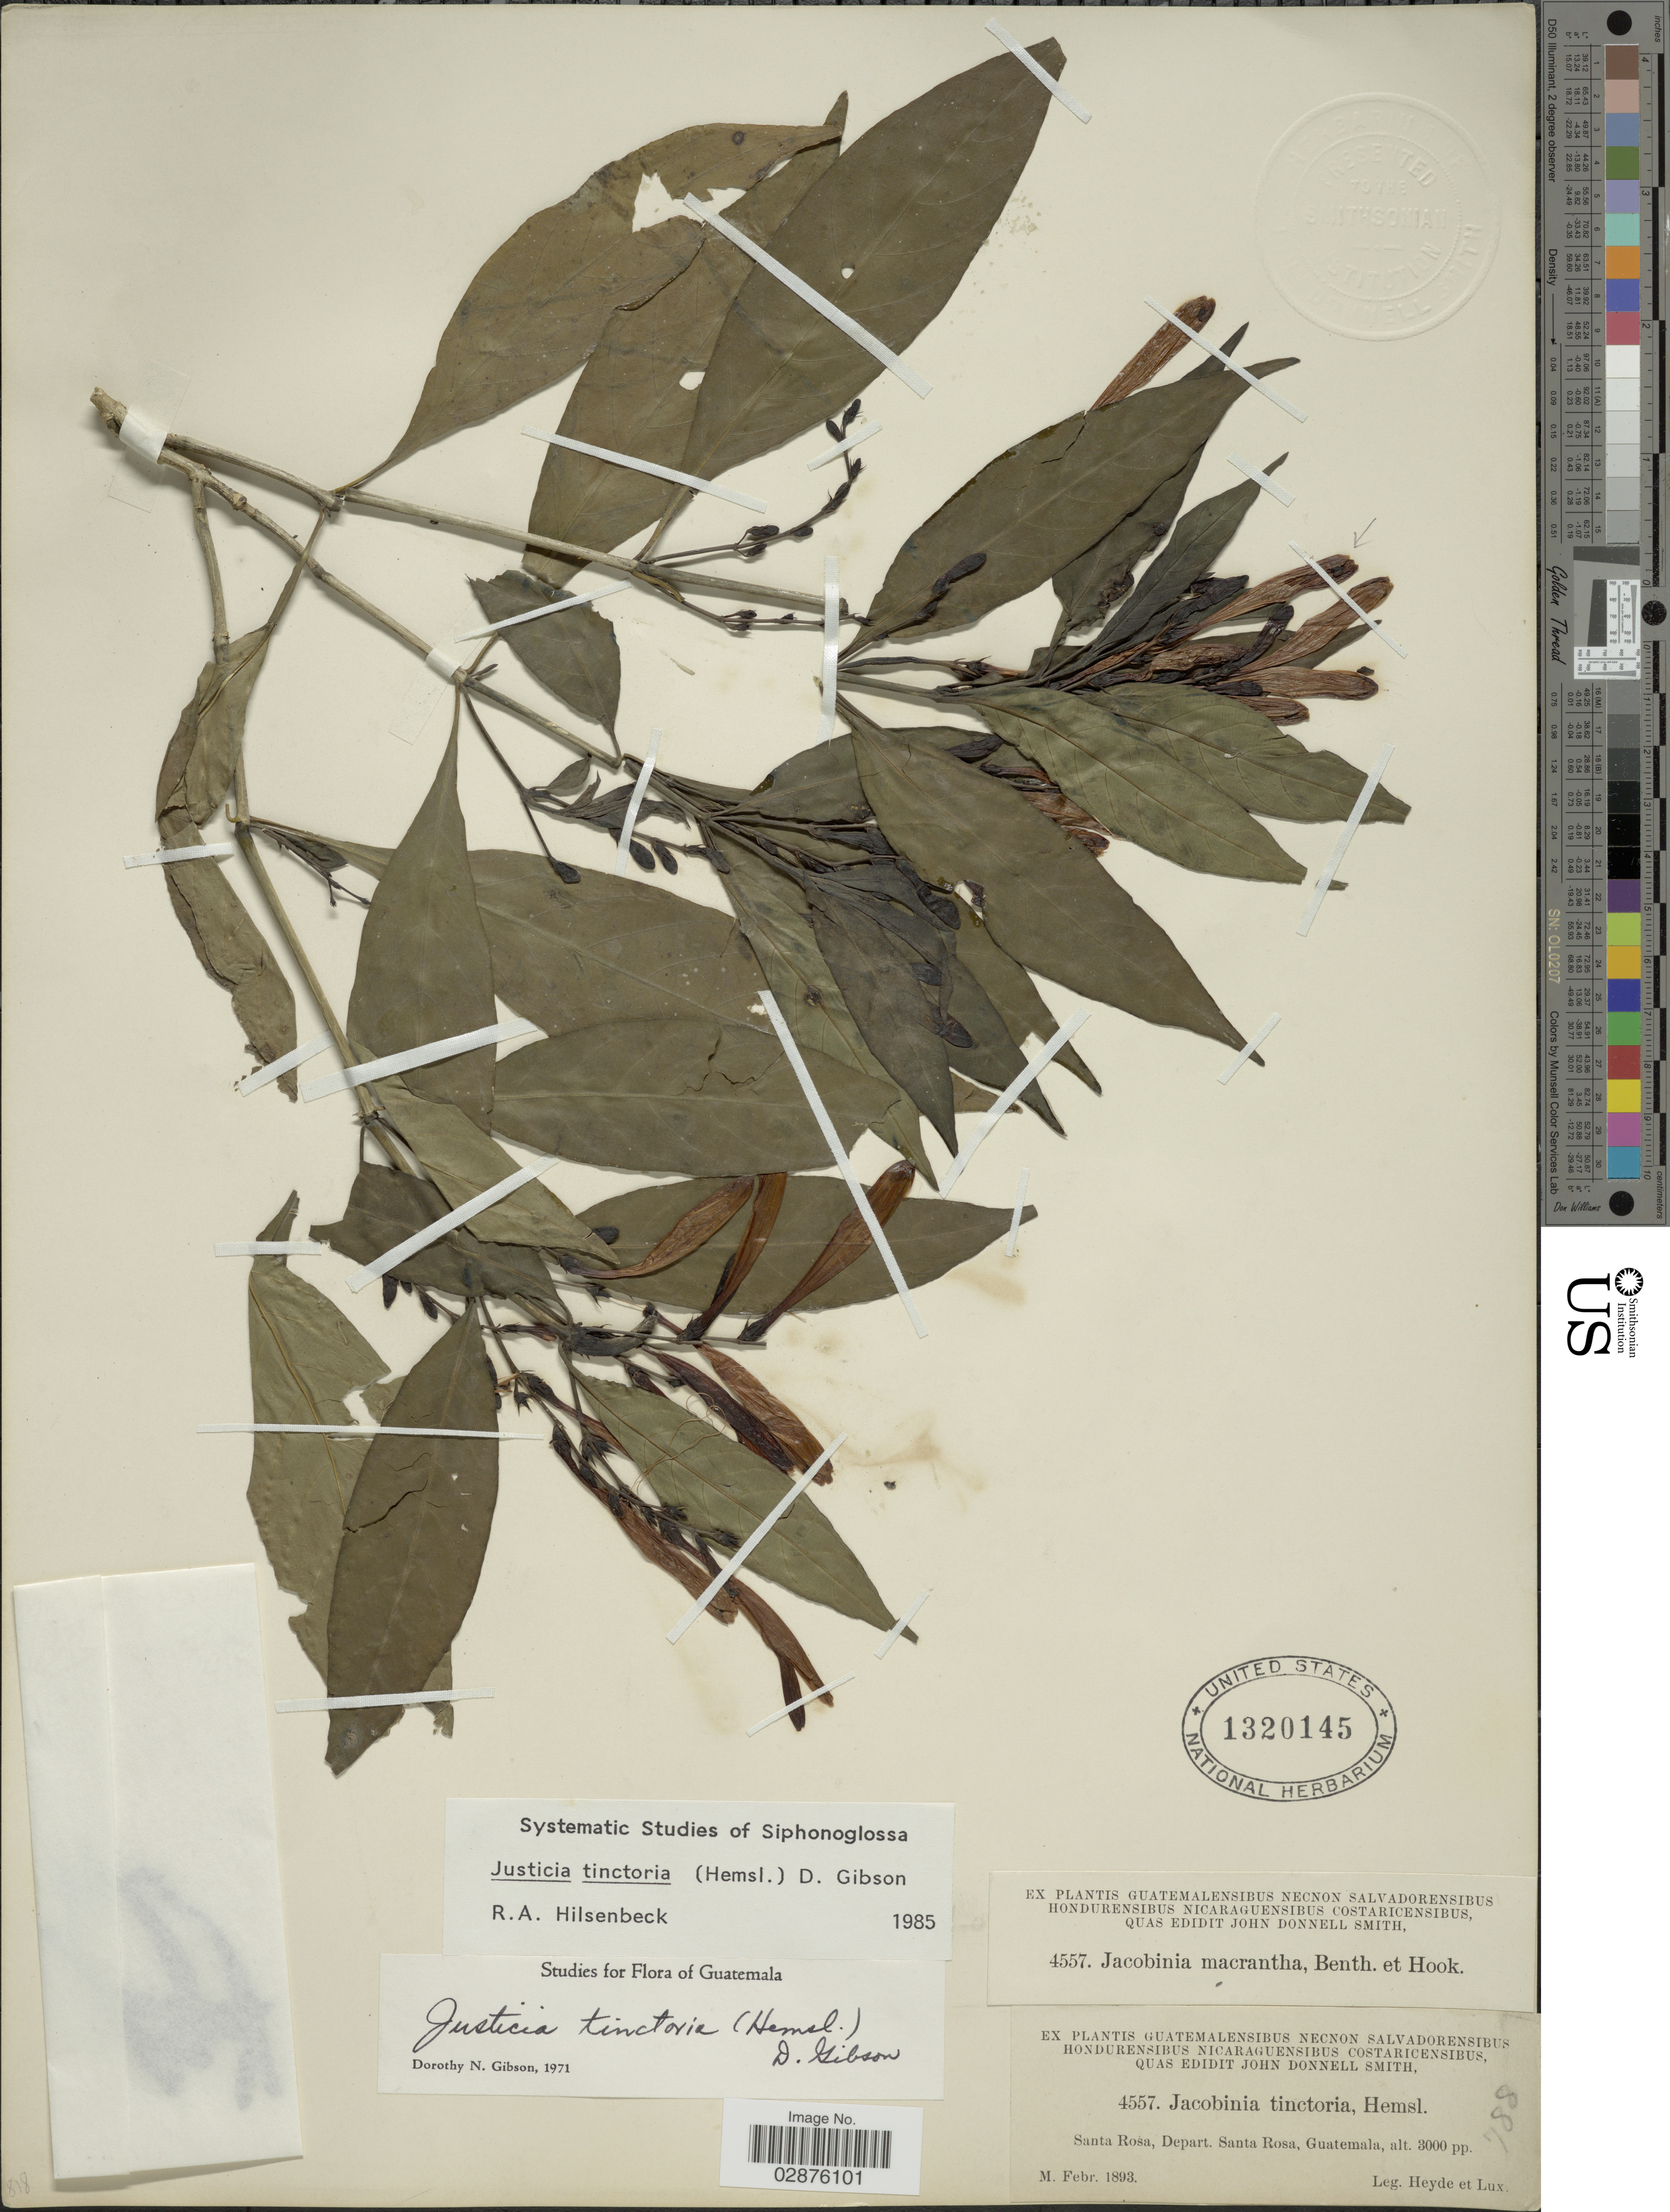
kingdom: Plantae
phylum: Tracheophyta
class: Magnoliopsida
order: Lamiales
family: Acanthaceae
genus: Justicia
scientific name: Justicia colorifera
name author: V.A.W. Graham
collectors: Heyde & Lux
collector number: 4557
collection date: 1893-02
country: Guatemala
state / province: Santa Rosa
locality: Santa Rosa, Depart. Santa Rosa.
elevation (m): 914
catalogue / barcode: US 1320145